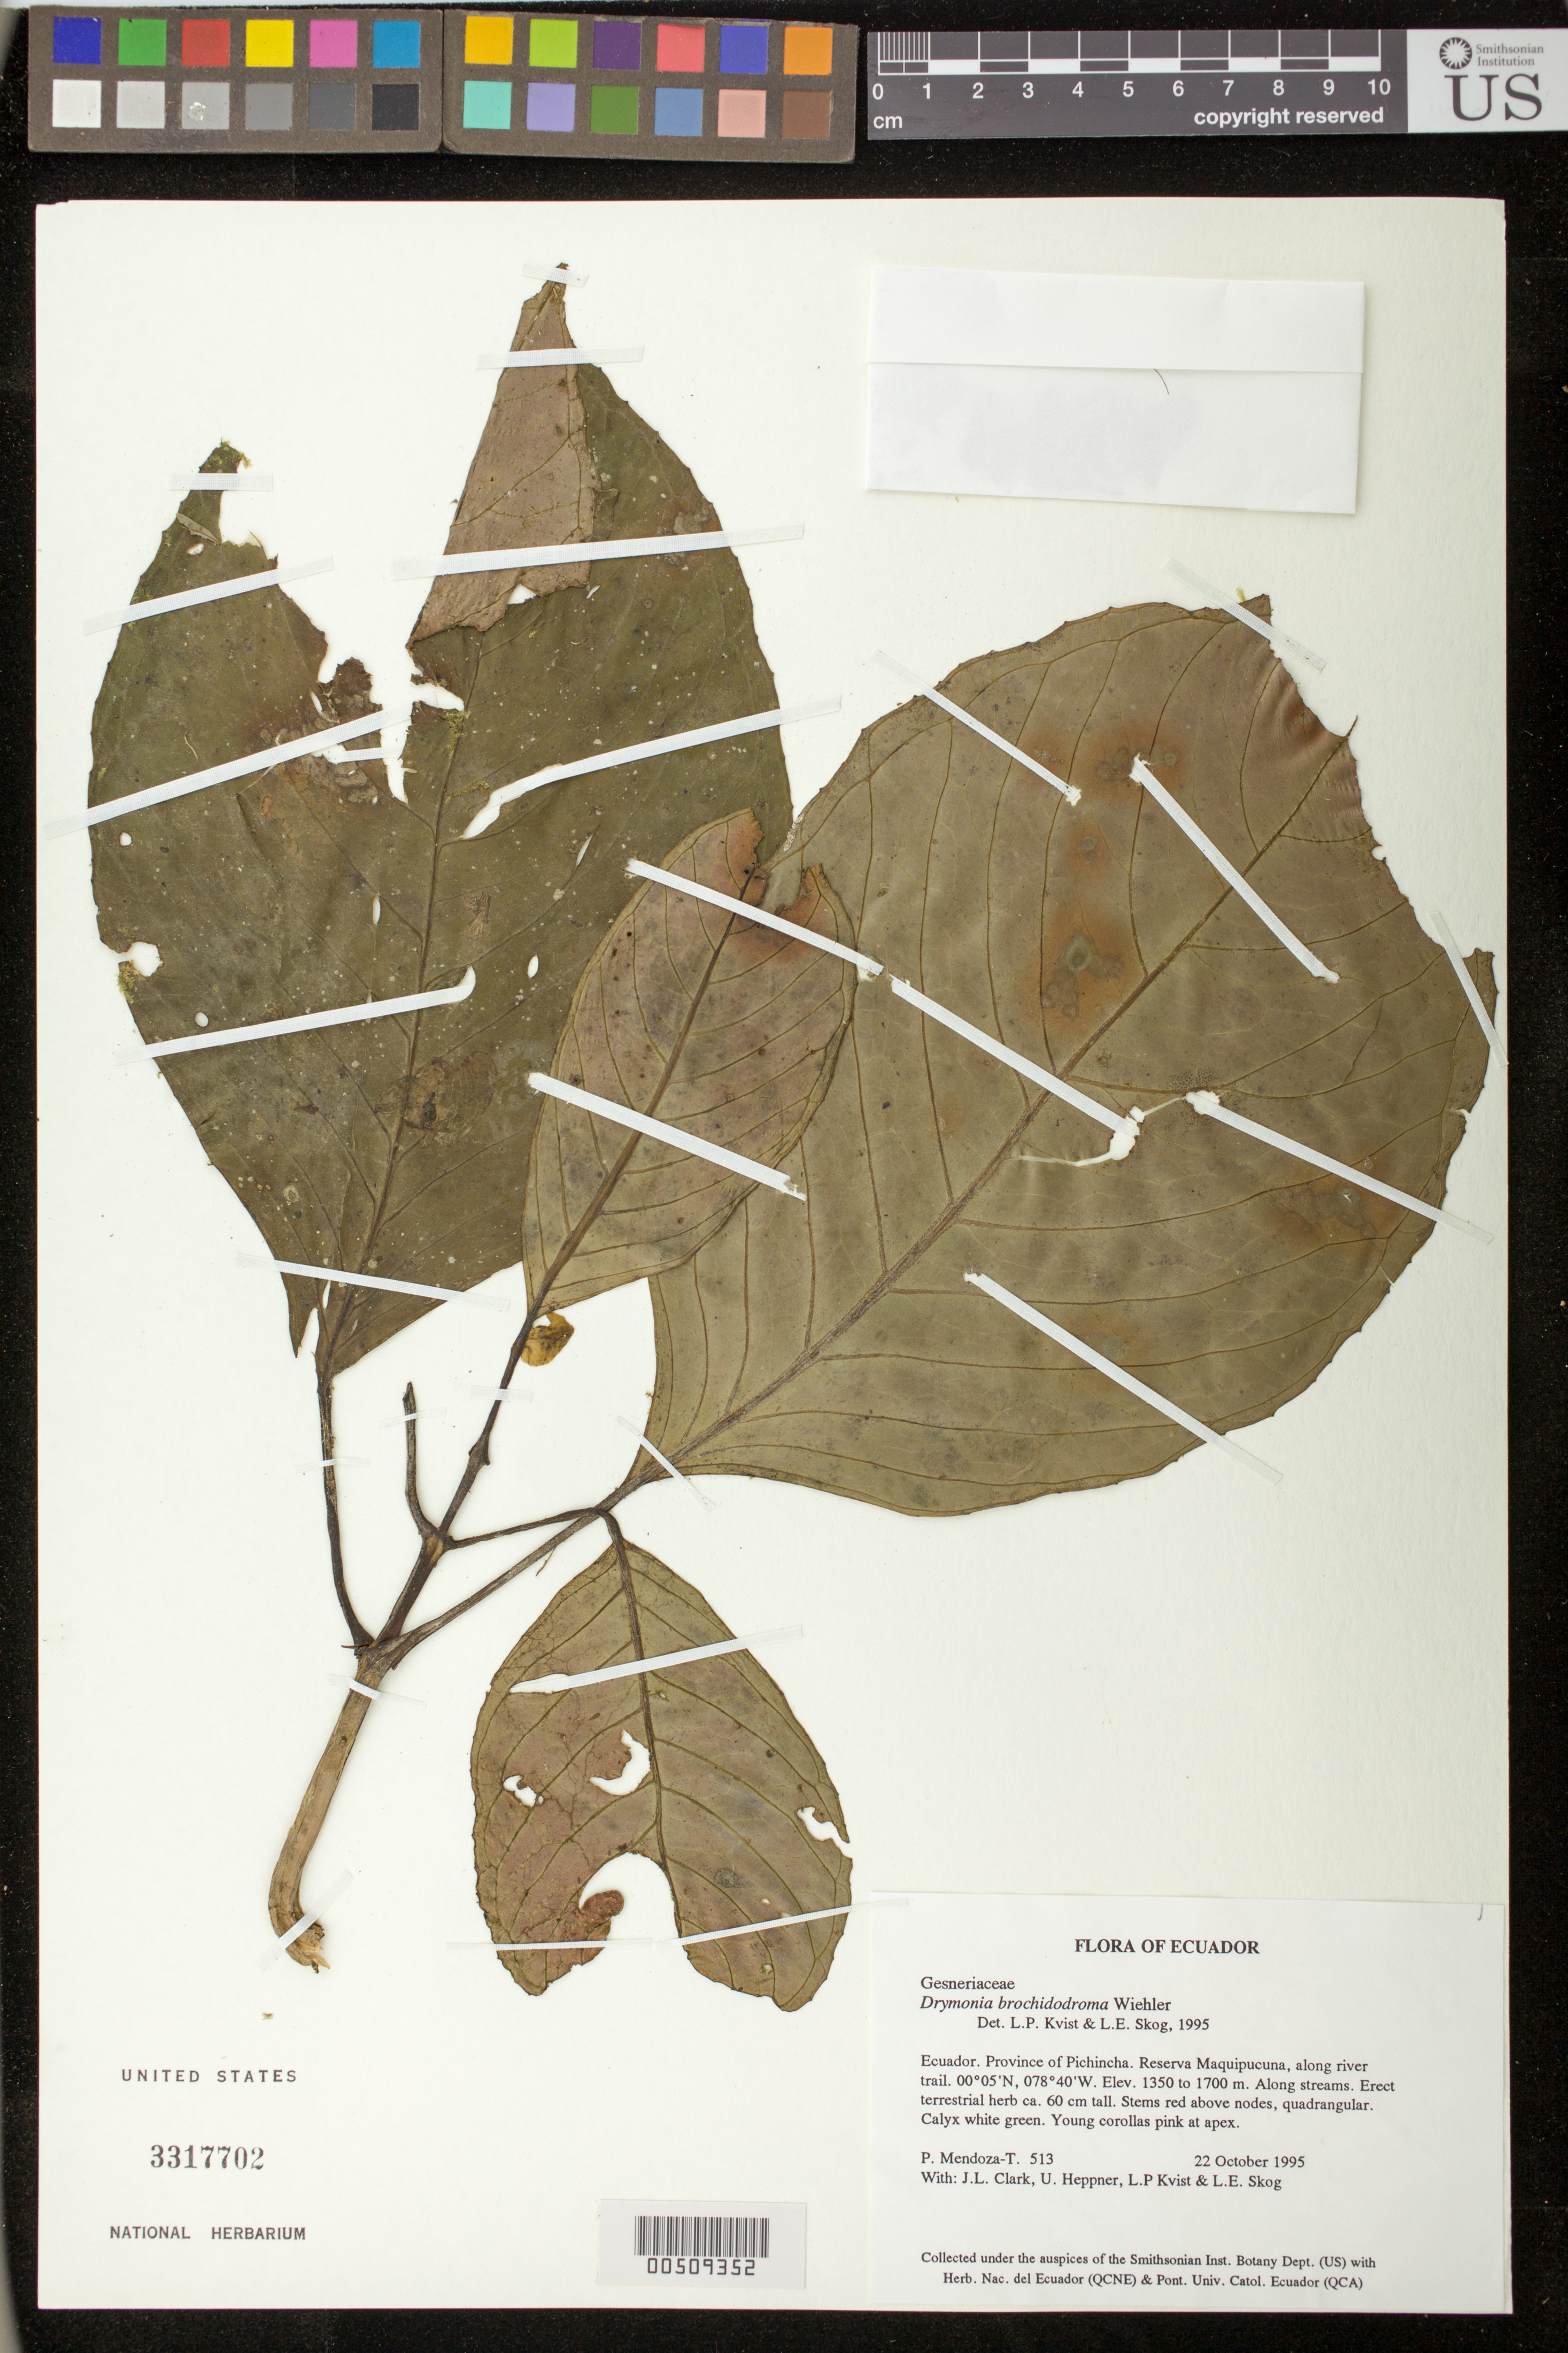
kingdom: Plantae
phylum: Tracheophyta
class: Magnoliopsida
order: Lamiales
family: Gesneriaceae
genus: Drymonia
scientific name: Drymonia brochidodroma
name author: Wiehler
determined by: Skog, Laurence E.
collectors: P. Mendoza-T., J. L. Clark, U. Heppner, L. P. Kvist & L. E. Skog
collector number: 513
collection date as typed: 22 Oct 1995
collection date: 1995-10-22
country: Ecuador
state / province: Pichincha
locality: Reserva Maquipucuna, along river trail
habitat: Along streams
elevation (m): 1350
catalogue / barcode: US 3317702